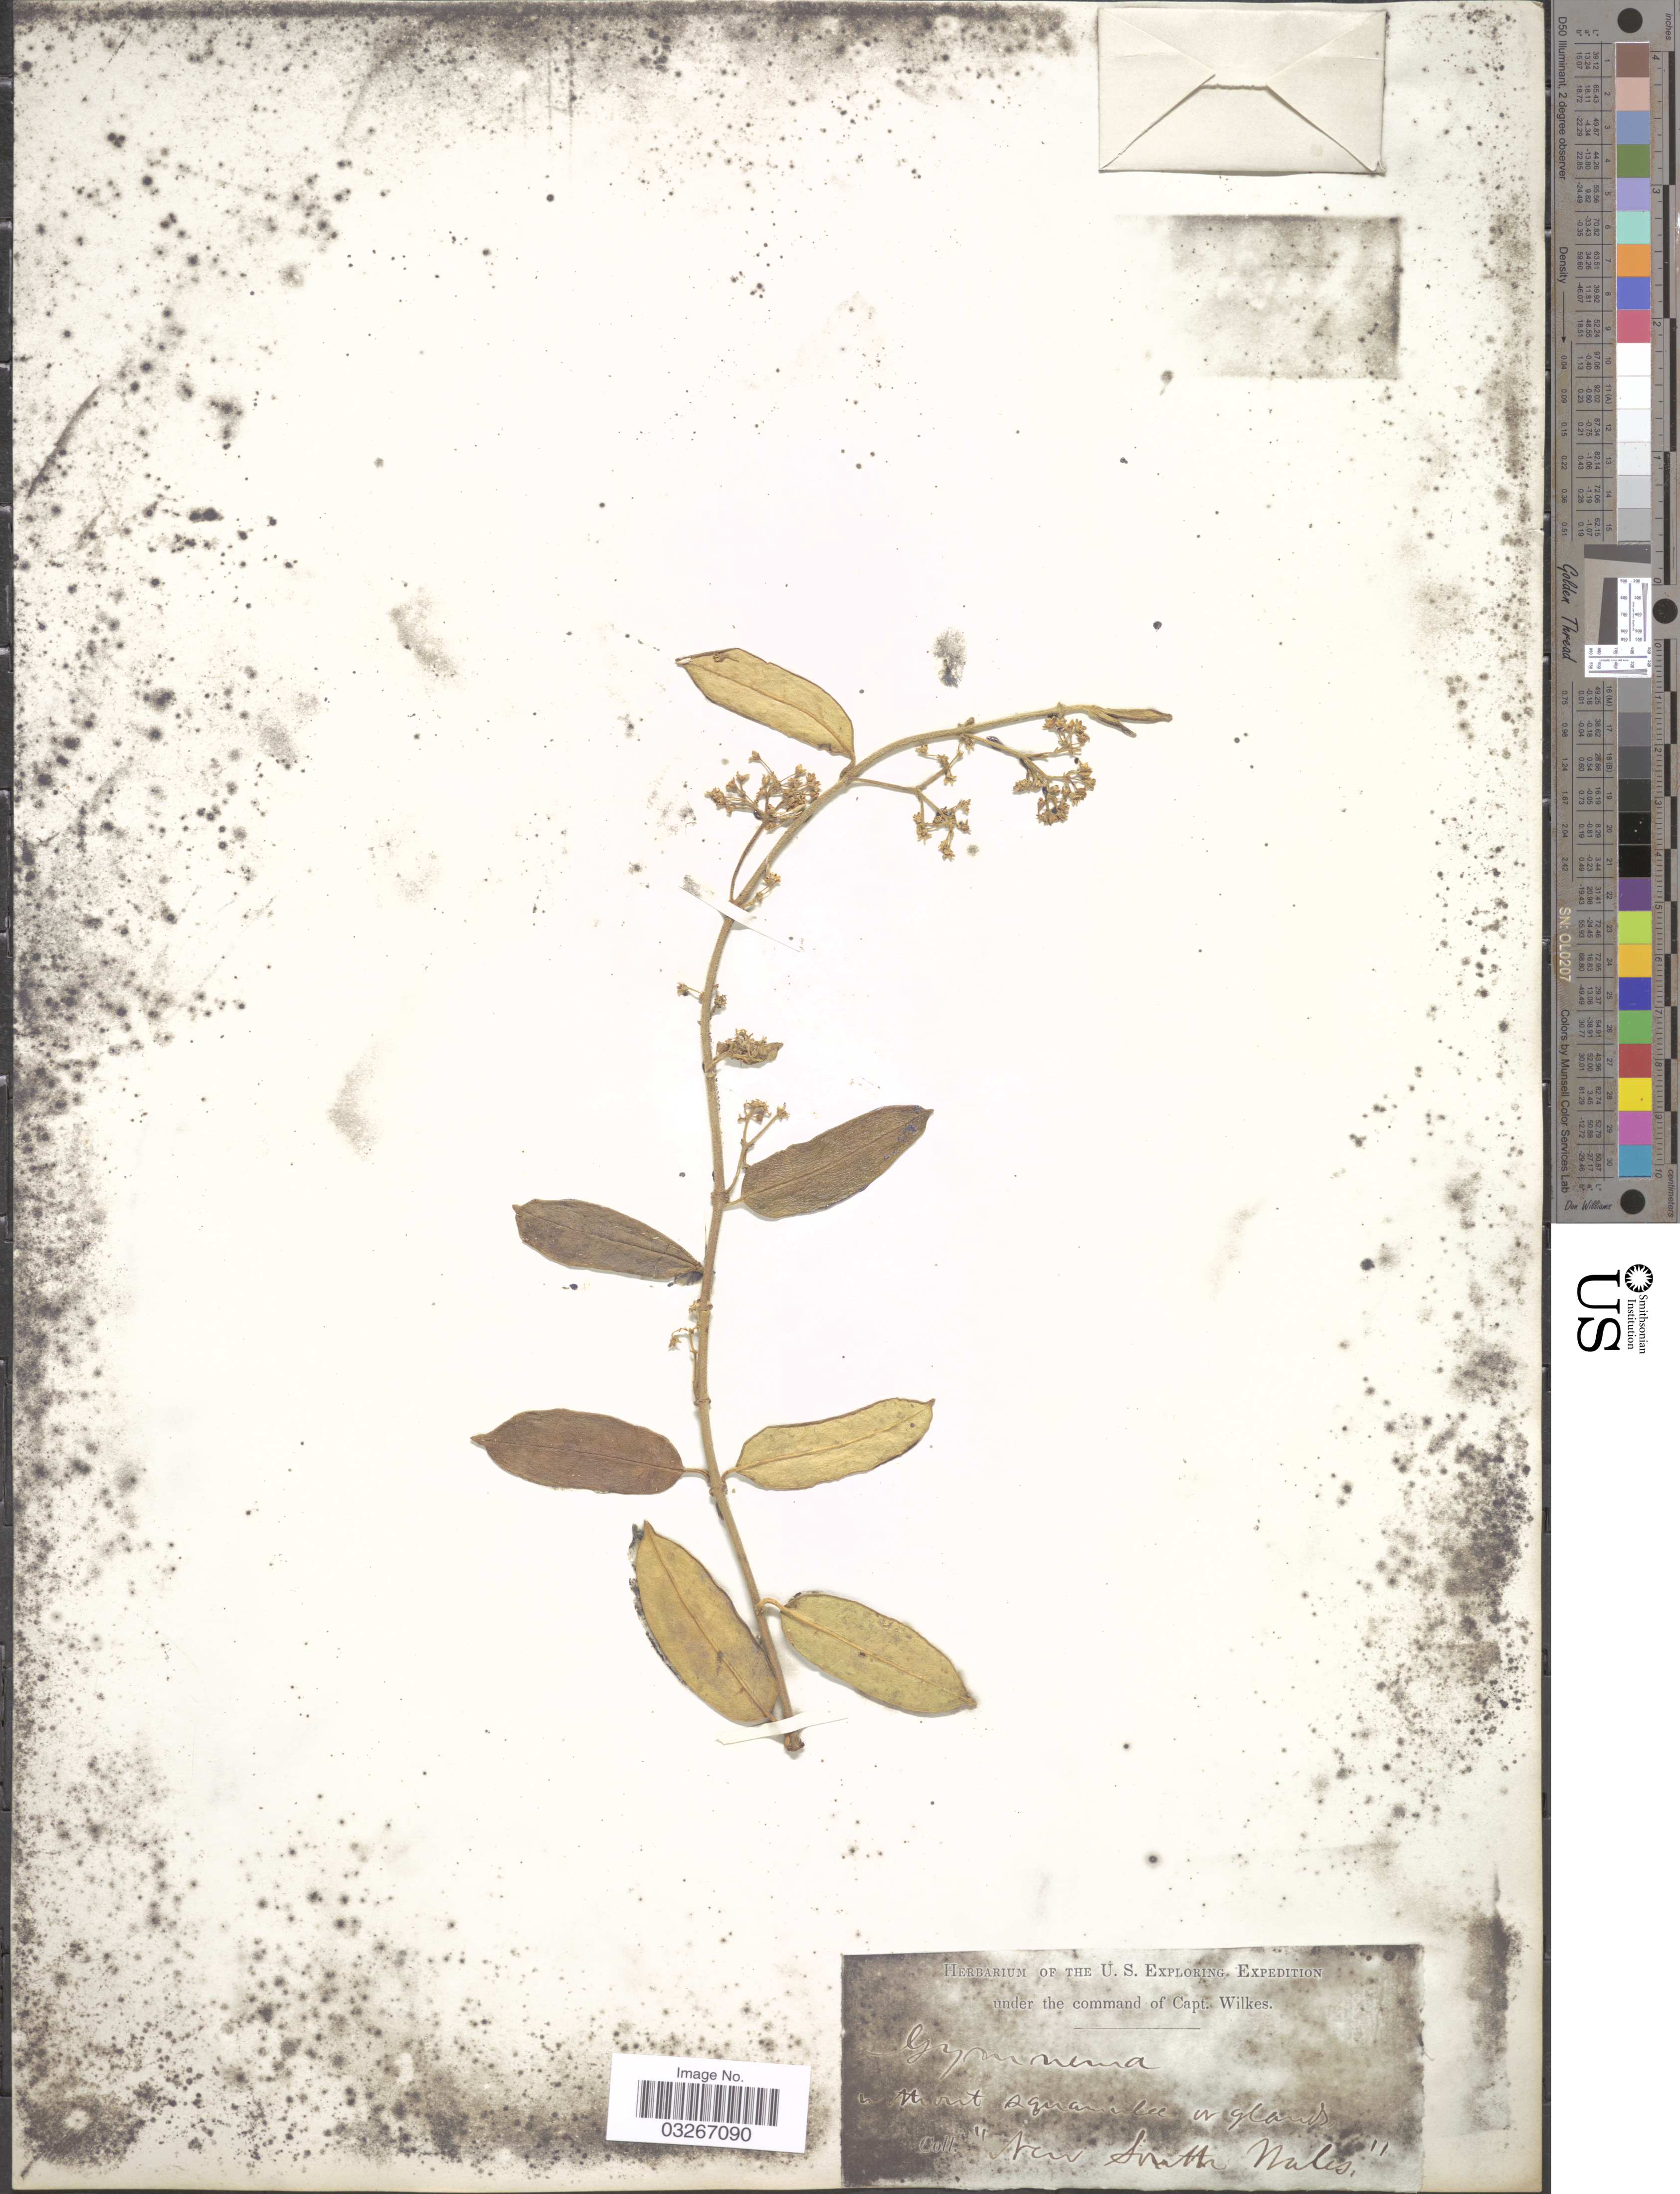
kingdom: Plantae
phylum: Tracheophyta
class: Magnoliopsida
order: Gentianales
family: Apocynaceae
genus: Gymnema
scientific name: Gymnema sp.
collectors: Wilkes Explor. Exped.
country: Australia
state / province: New South Wales